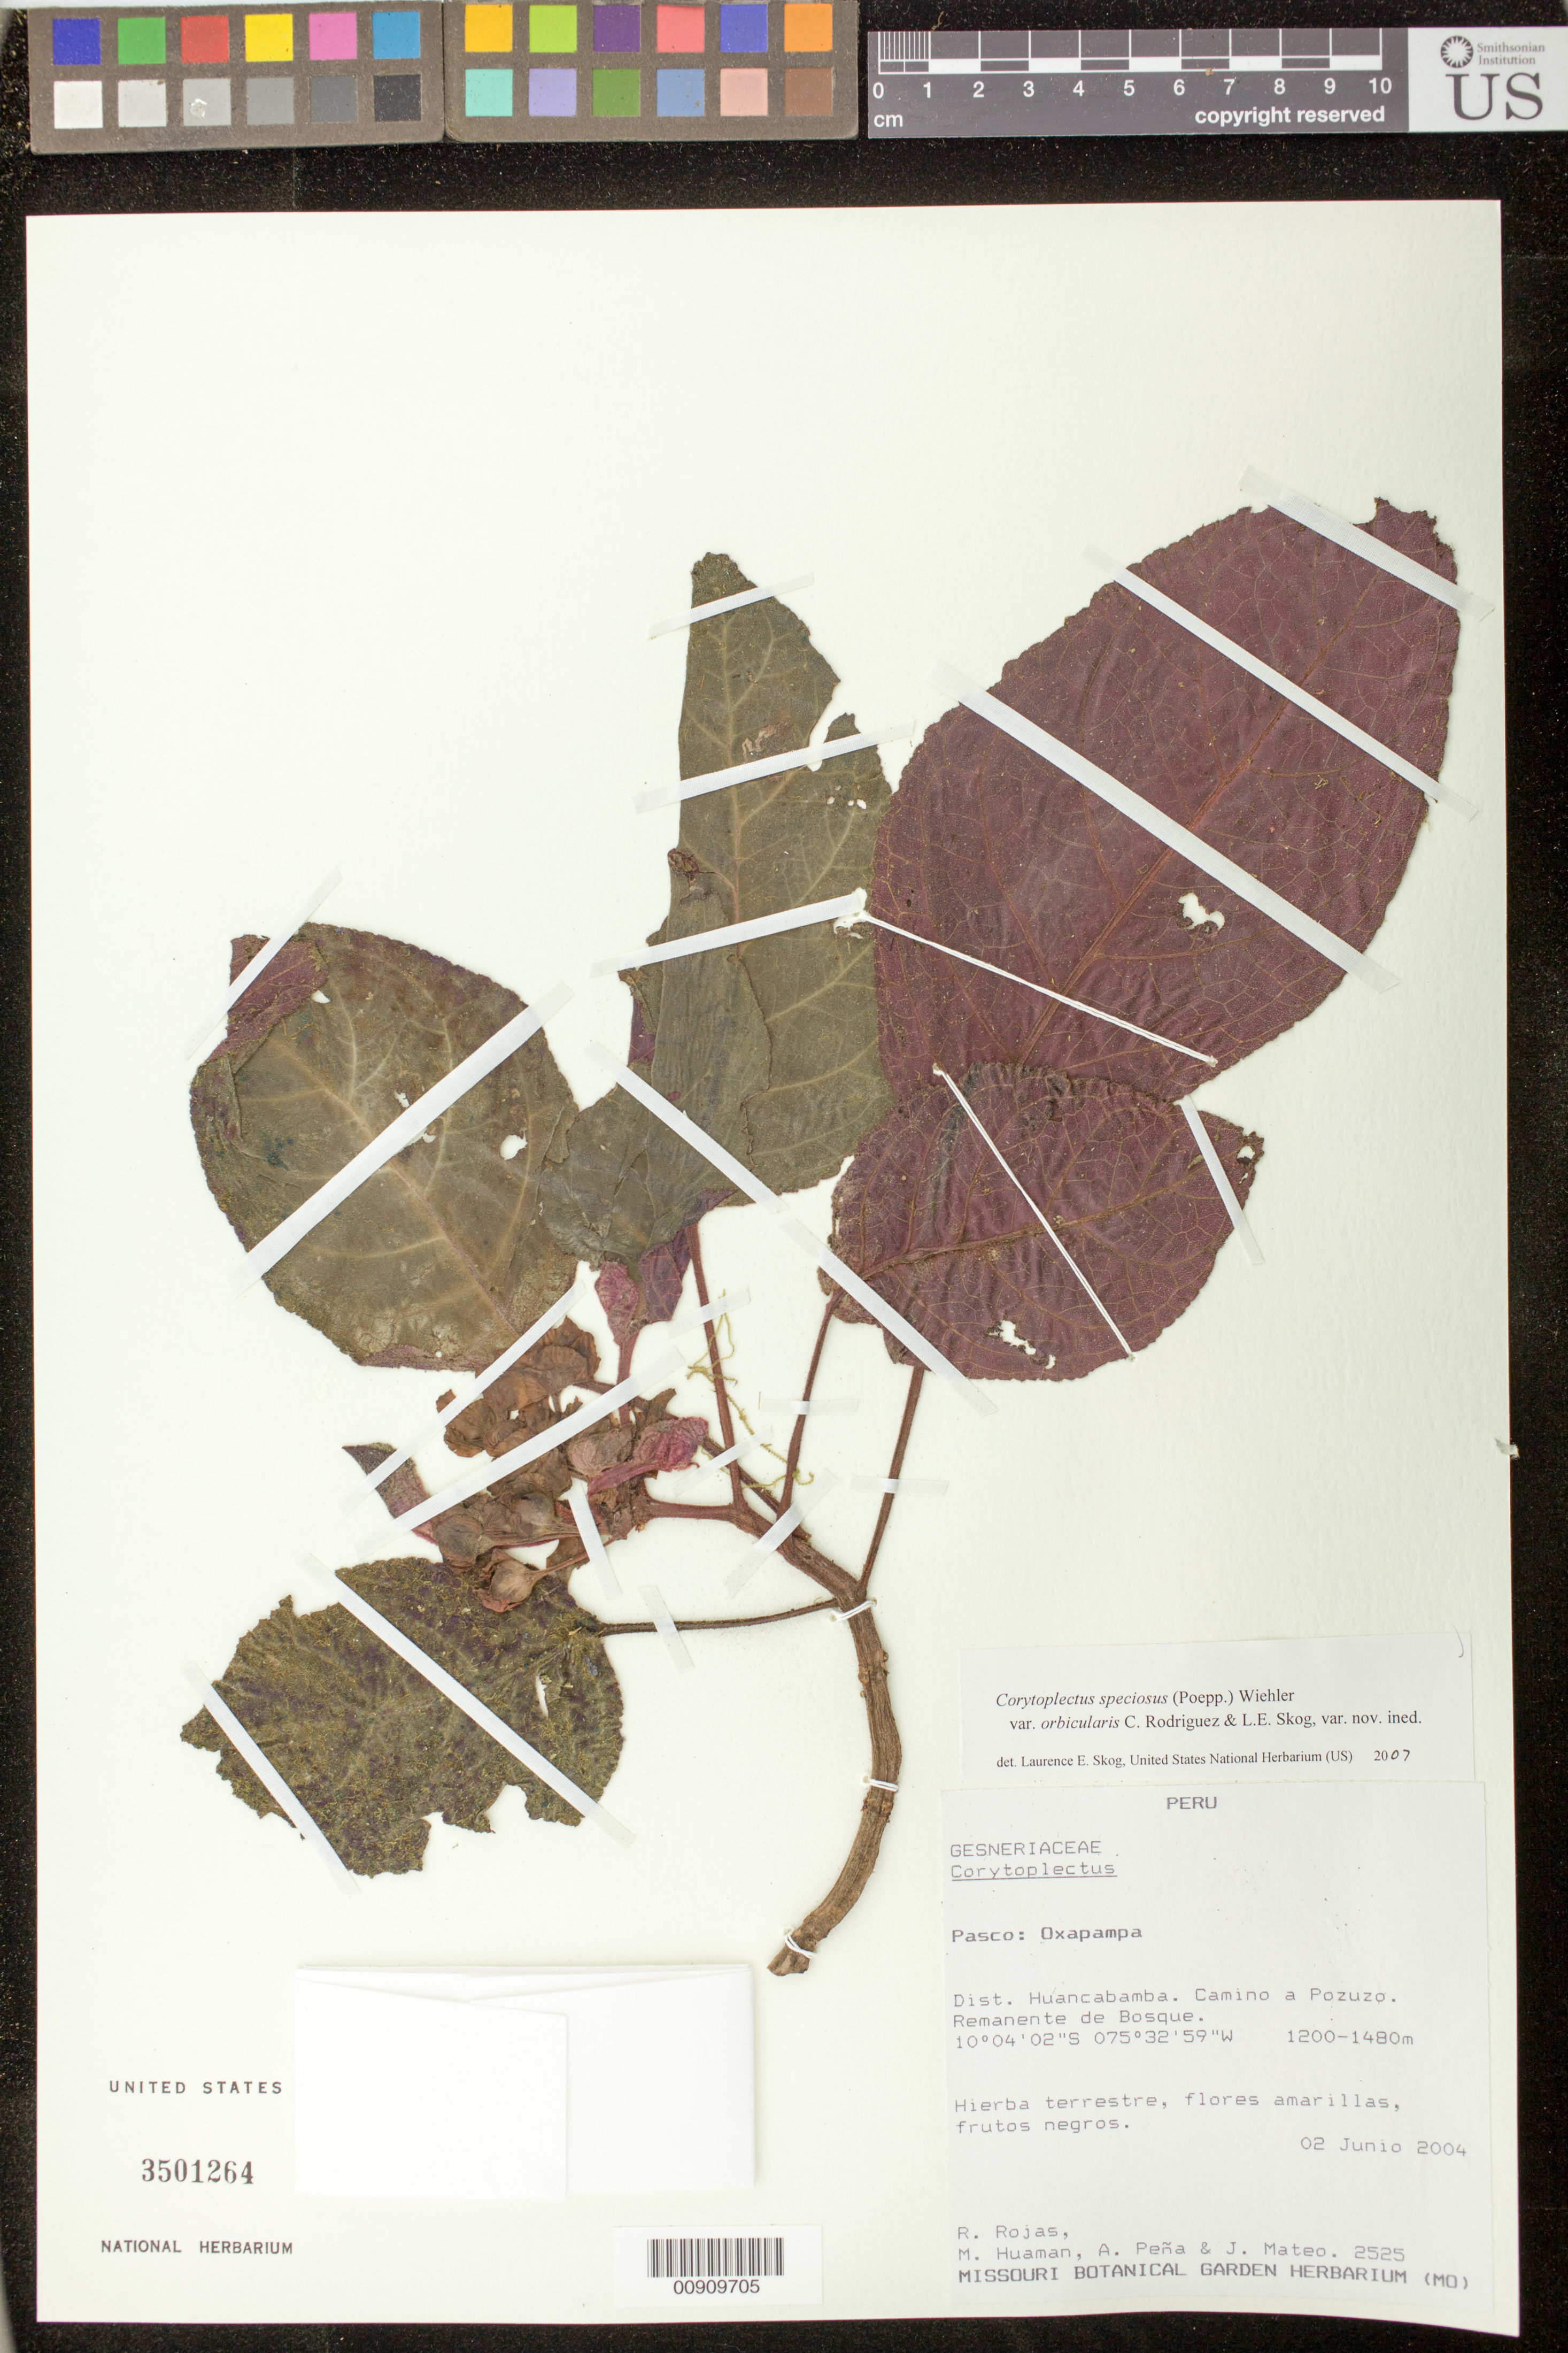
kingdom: Plantae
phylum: Tracheophyta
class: Magnoliopsida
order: Lamiales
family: Gesneriaceae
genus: Corytoplectus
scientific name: Corytoplectus speciosus var. orbicularis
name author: Rodr.-Flores & L.E. Skog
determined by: Skog, Laurence E.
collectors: R. Rojas & et al.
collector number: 2525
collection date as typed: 02 Jun 2004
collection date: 2004-06-02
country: Peru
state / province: Pasco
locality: Pasco: Oxapampa. Dist. Huancabamba. Camino a Pozuzo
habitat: Remanente de bosque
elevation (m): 1200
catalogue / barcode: US 3501264